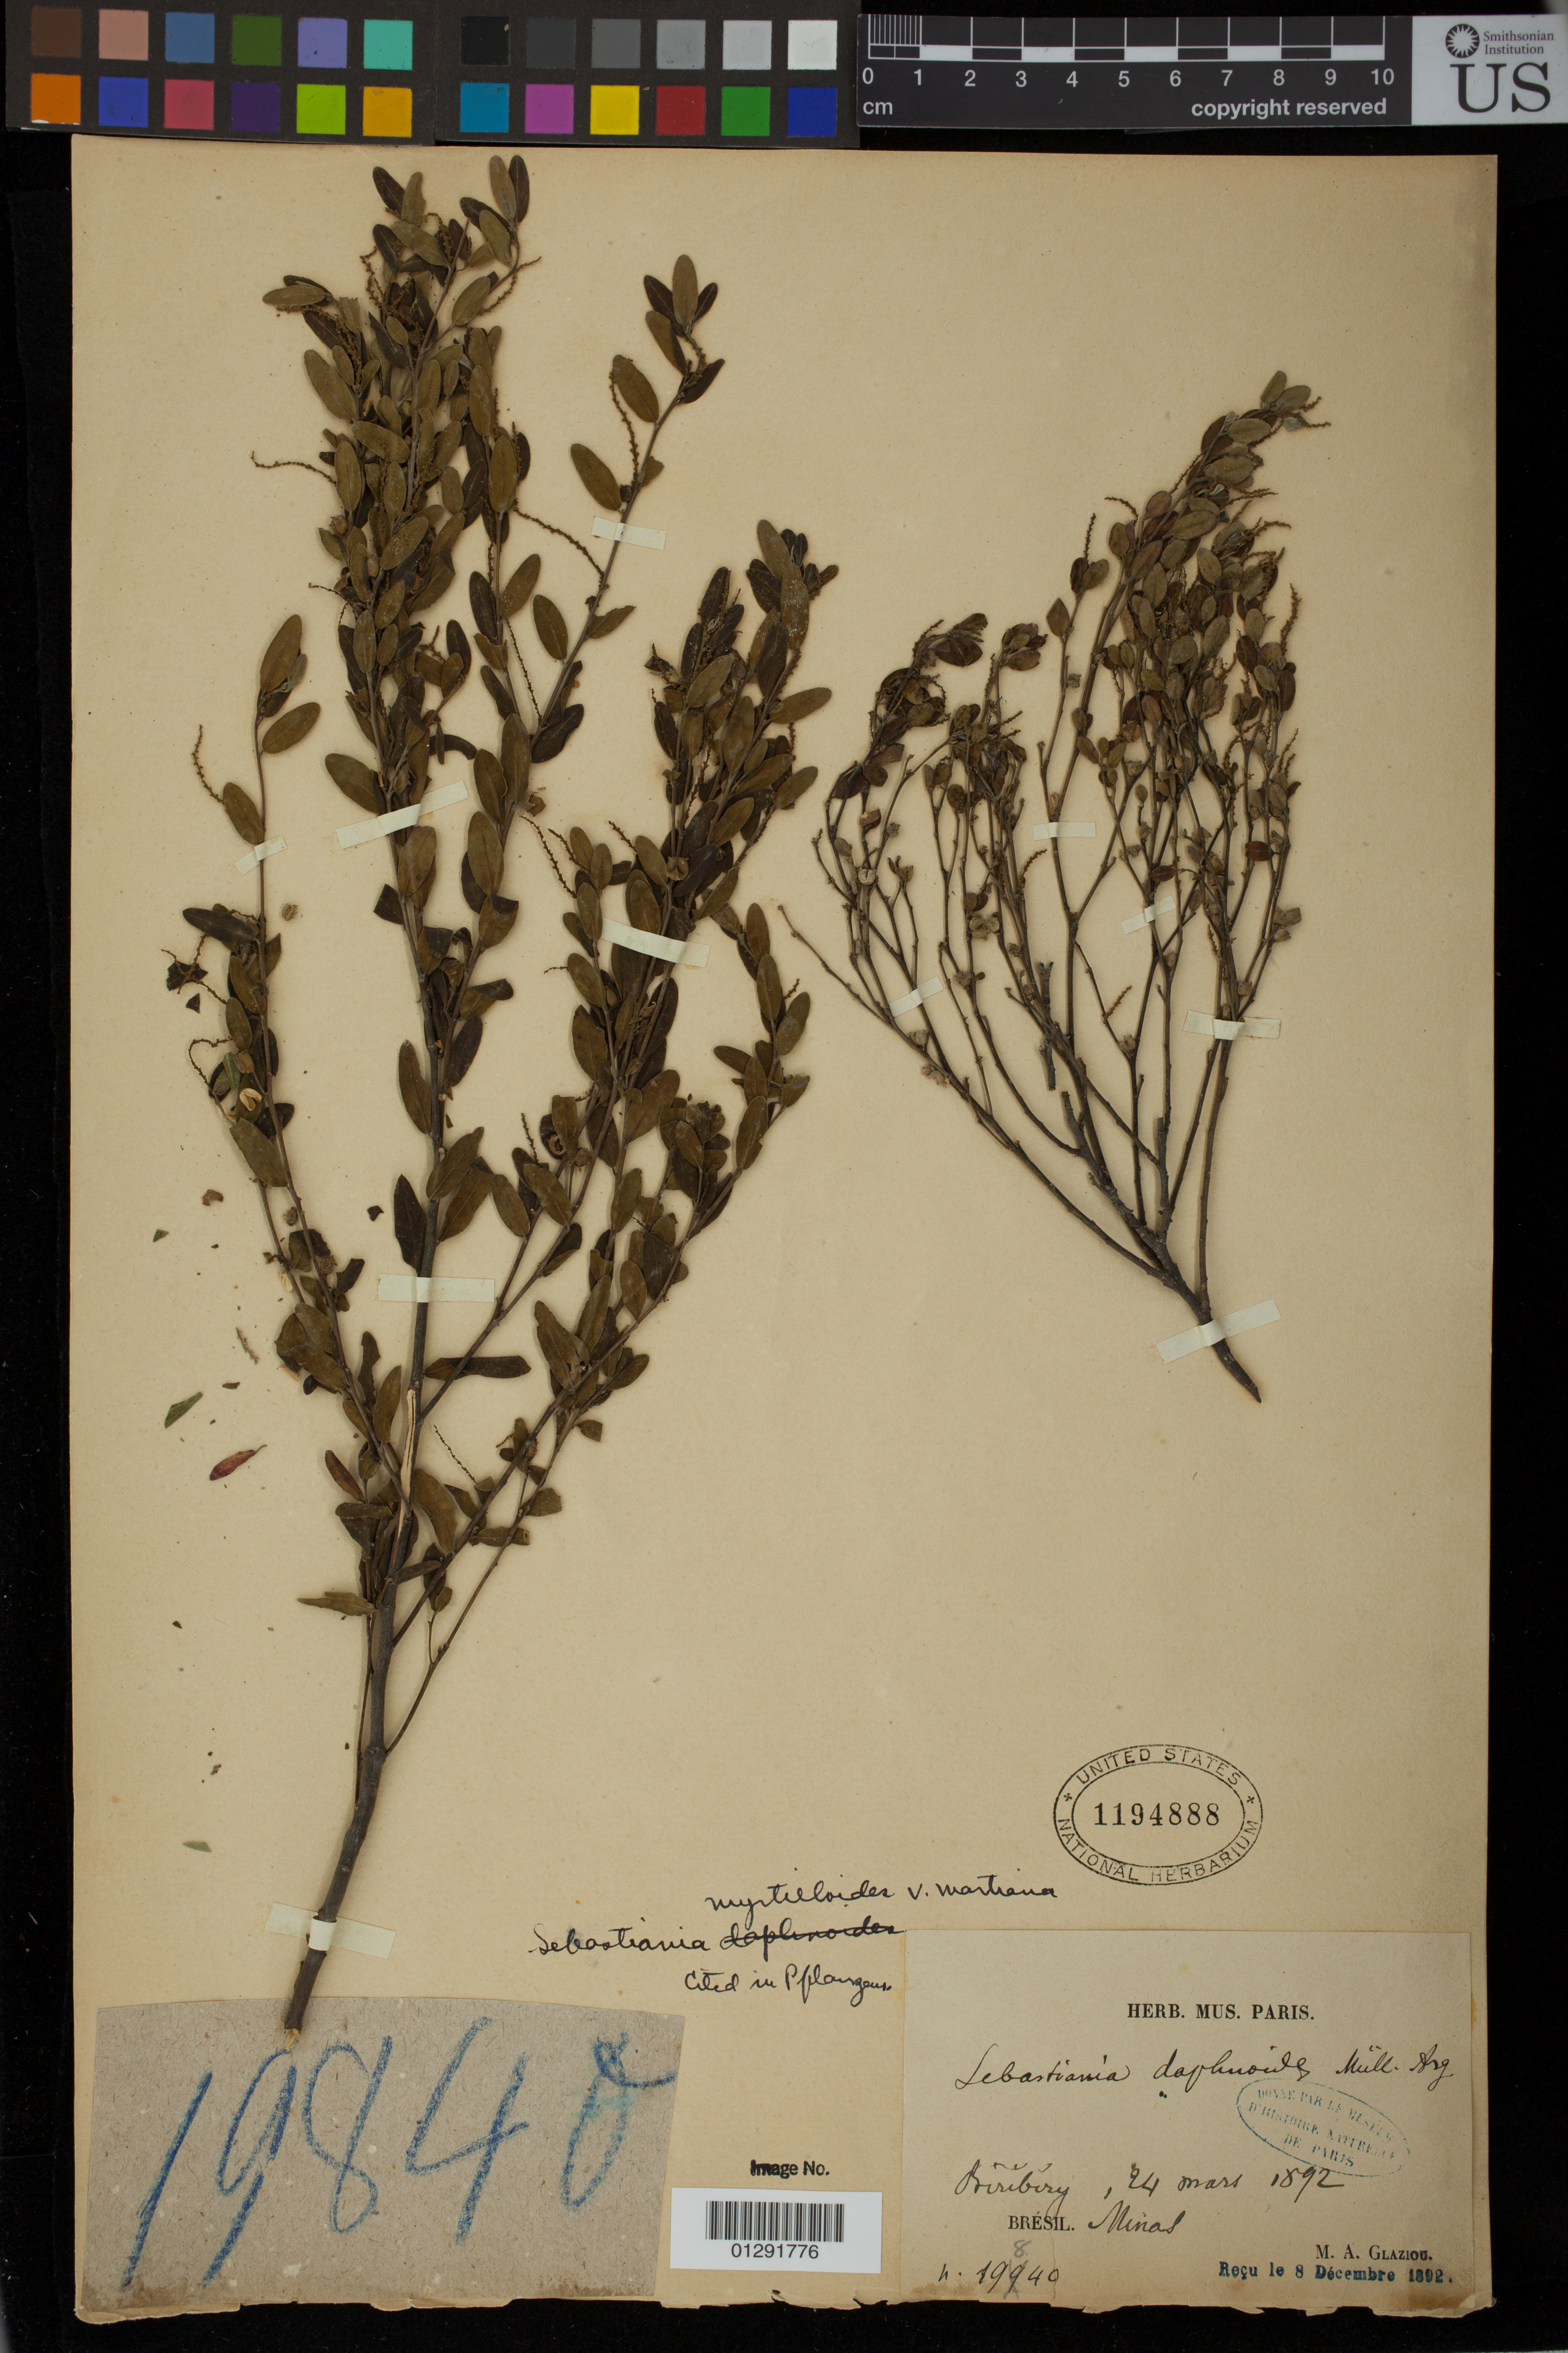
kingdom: Plantae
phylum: Tracheophyta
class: Magnoliopsida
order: Malpighiales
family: Euphorbiaceae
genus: Sebastiania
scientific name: Sebastiania myrtilloides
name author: (Mart.) Pax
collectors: A. F. M. Glaziou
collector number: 19840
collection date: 1892-03-24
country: Brazil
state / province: Minas Gerais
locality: Biribiry [Biribiri]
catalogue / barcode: US 1194888